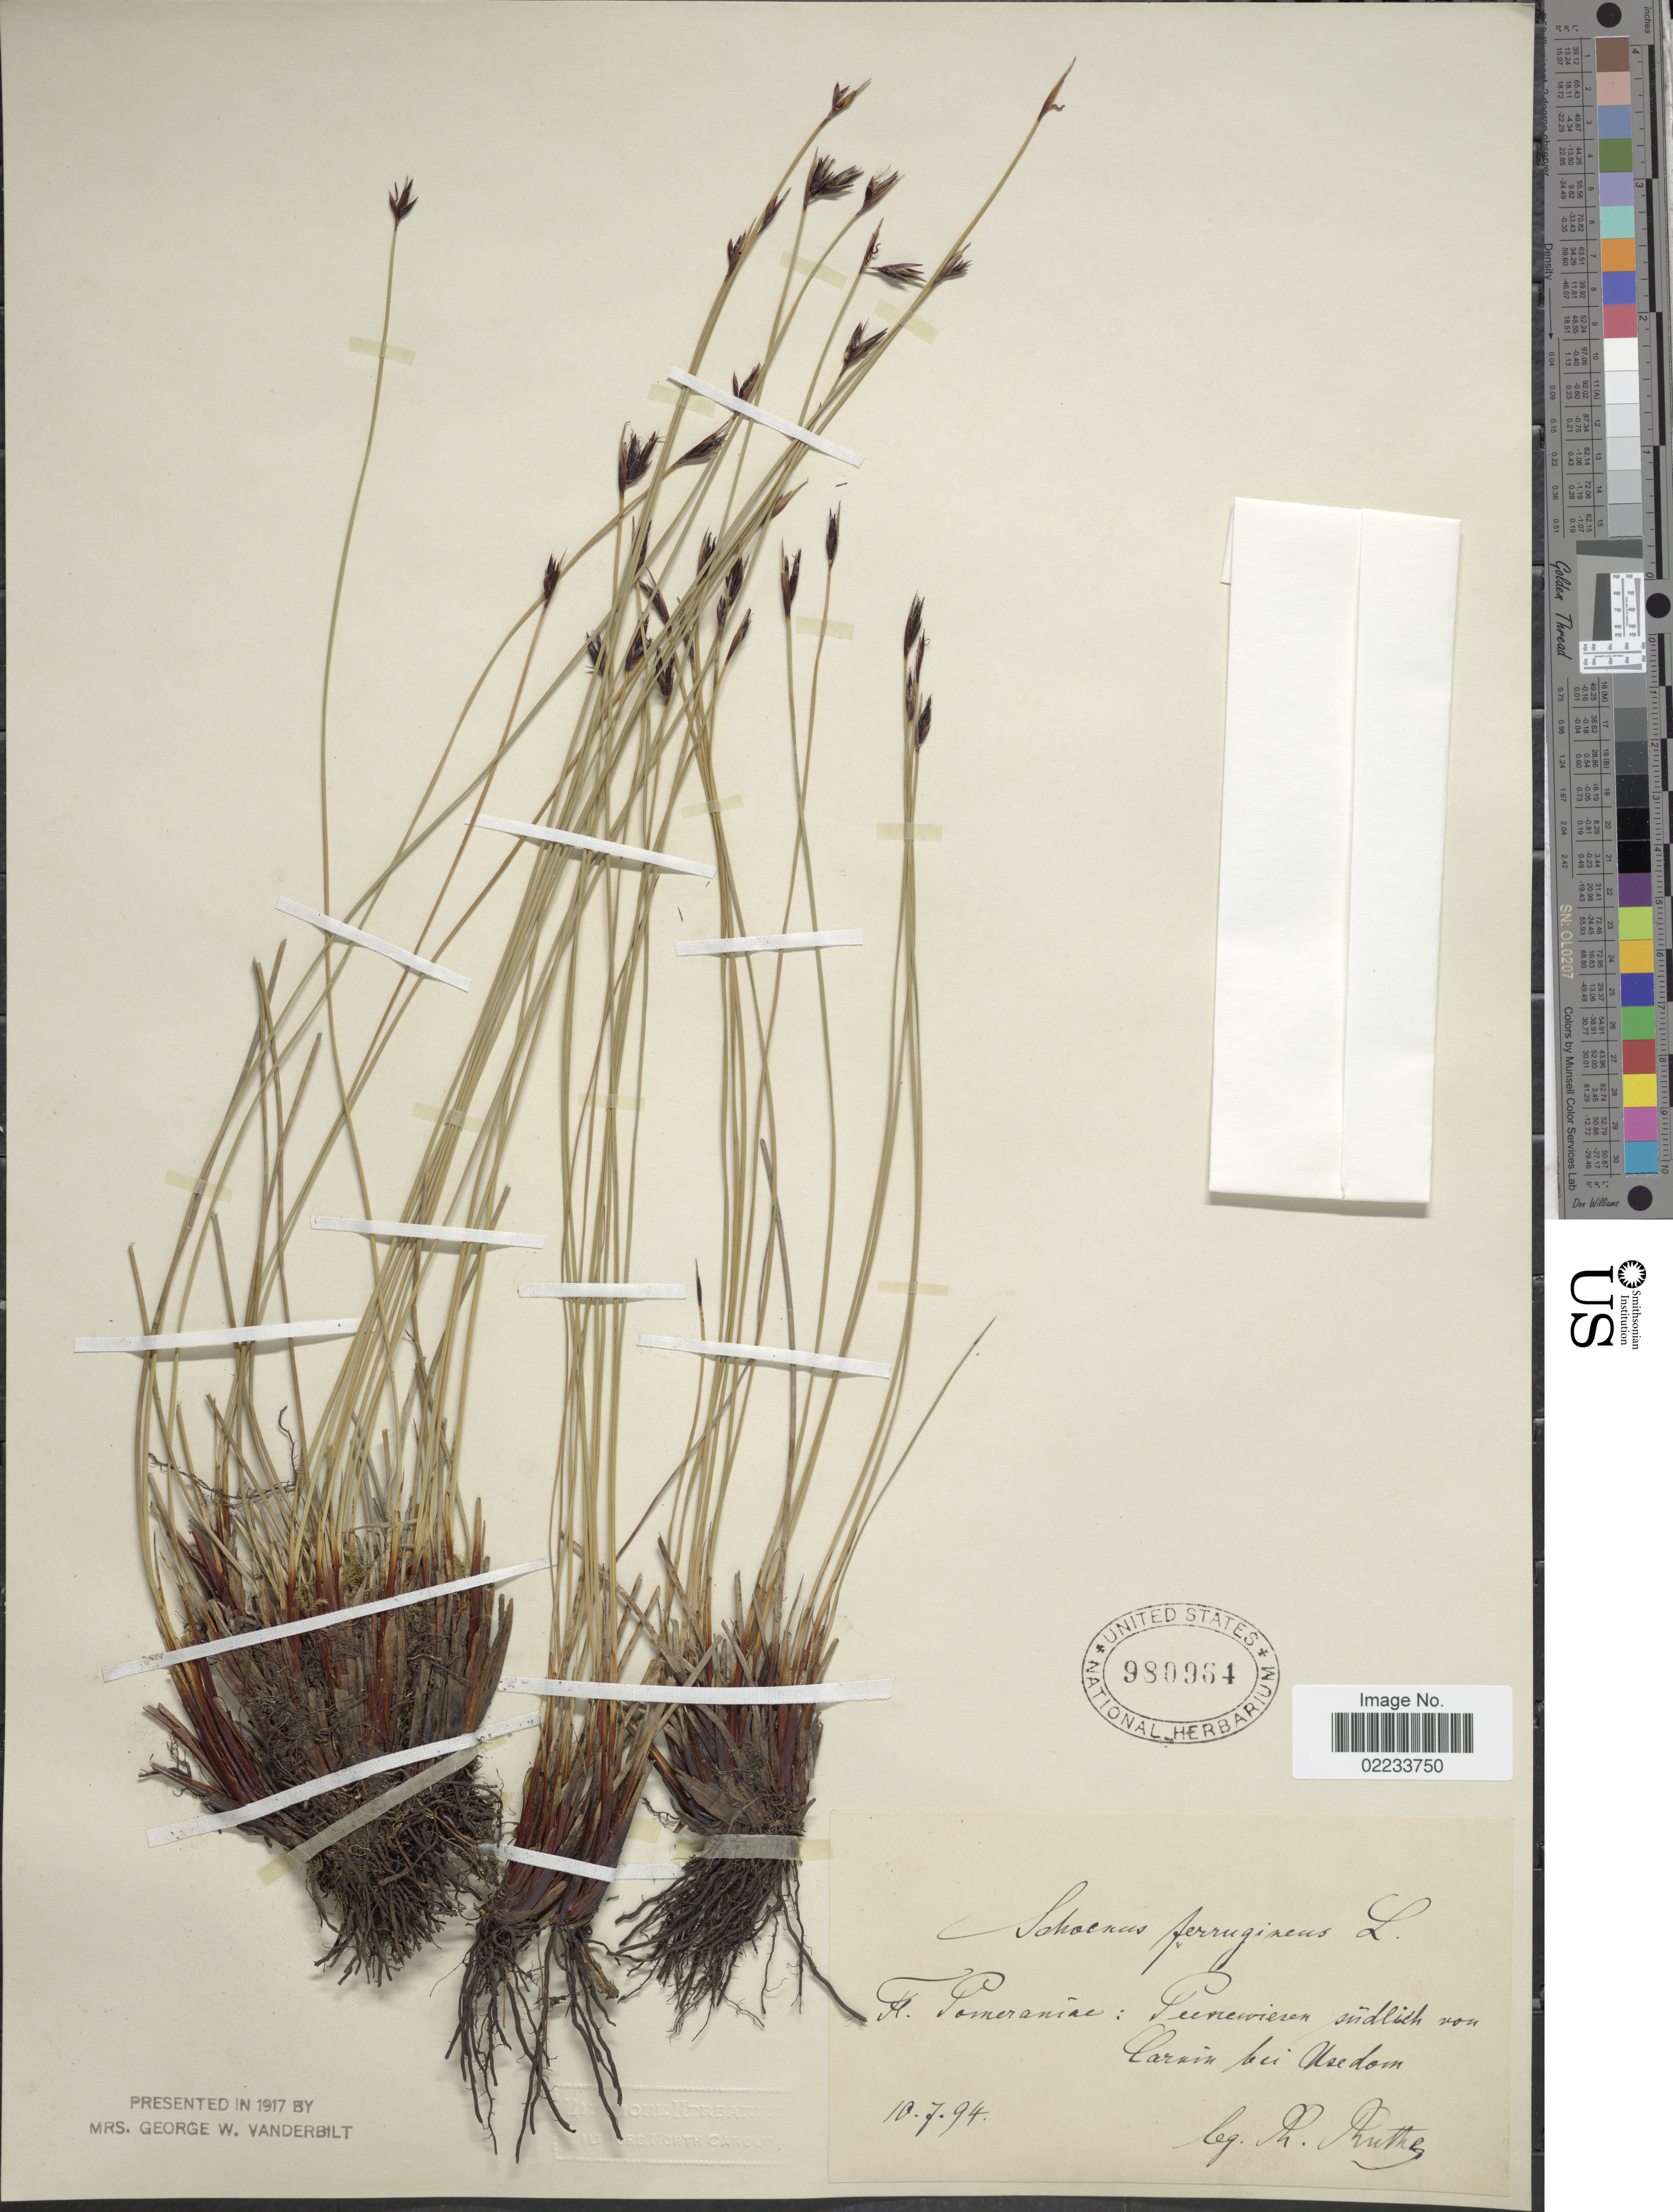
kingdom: Plantae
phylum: Tracheophyta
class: Liliopsida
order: Poales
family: Cyperaceae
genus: Schoenus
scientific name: Schoenus ferrugineus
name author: L.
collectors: S. Shuthe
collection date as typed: Transcribed d/m/y: 10/7/94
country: Germany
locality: Fl. Pomeraniae: Punewiesen südlich von Carnin bei Alsedom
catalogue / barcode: US 980964